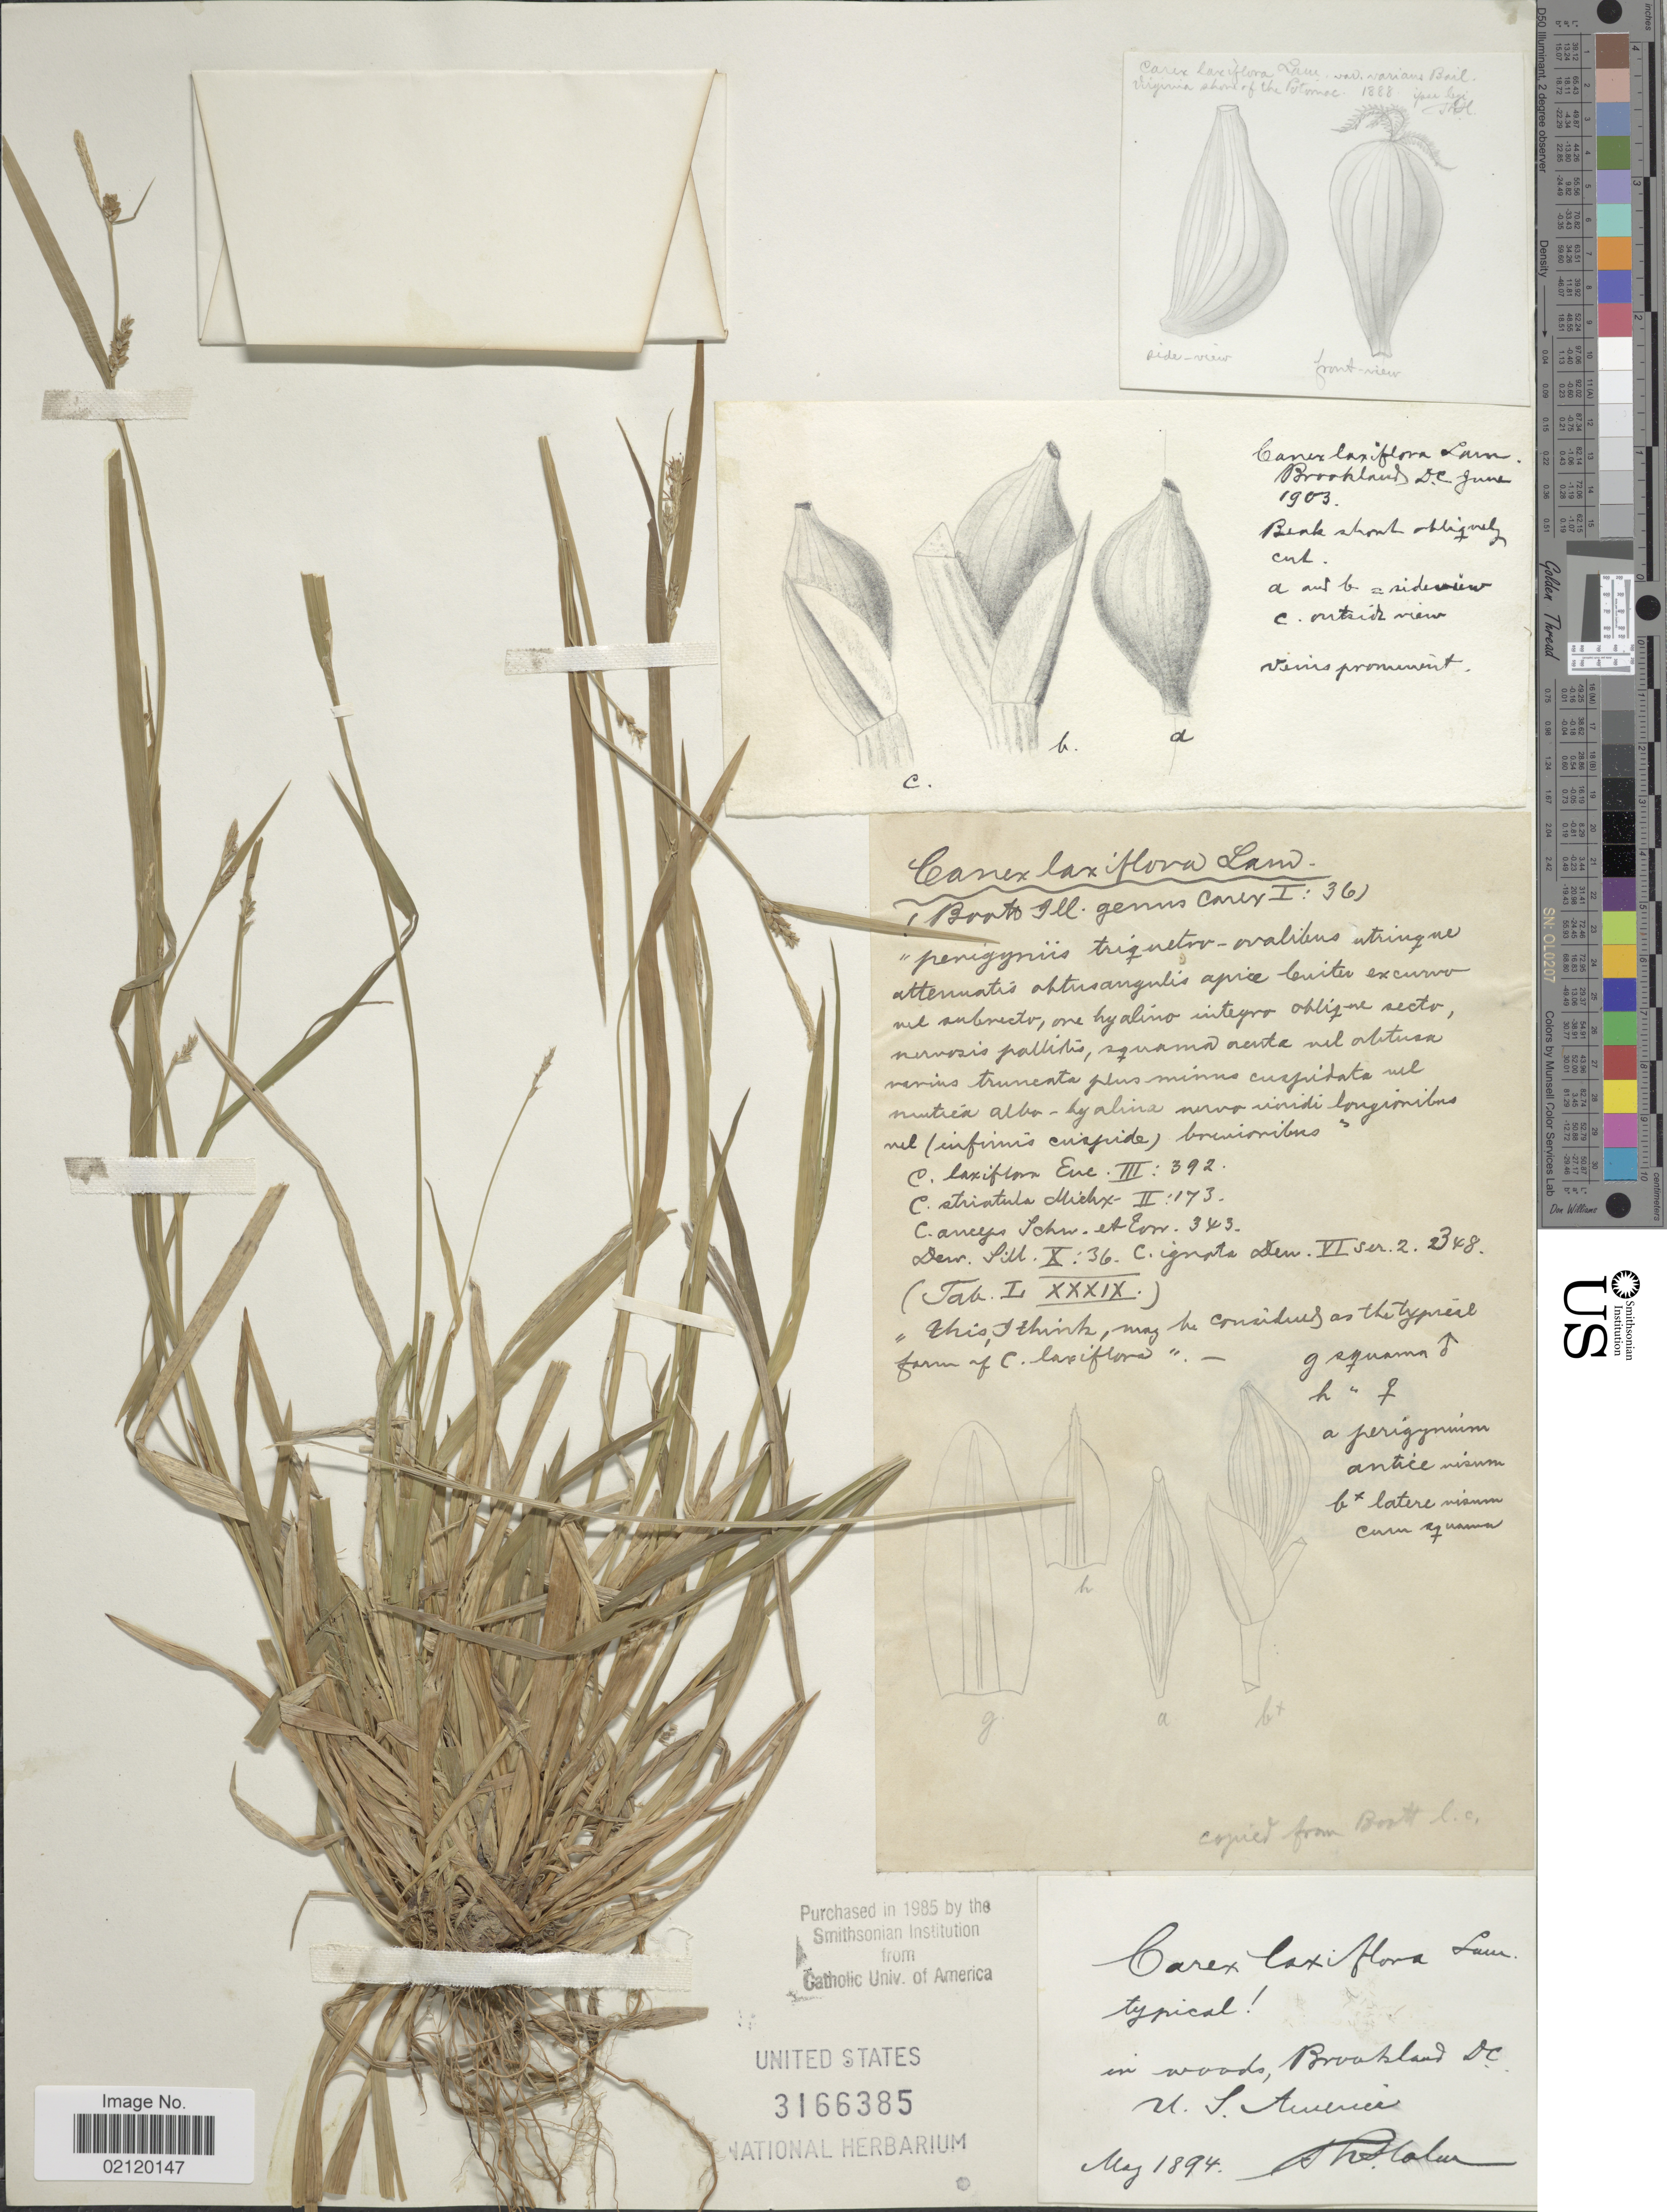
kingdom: Plantae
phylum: Tracheophyta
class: Liliopsida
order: Poales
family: Cyperaceae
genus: Carex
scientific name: Carex laxiflora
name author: Lam.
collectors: T. Holm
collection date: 1894-05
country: United States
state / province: District of Columbia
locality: In woods, Brookland D.C.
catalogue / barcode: US 3166385